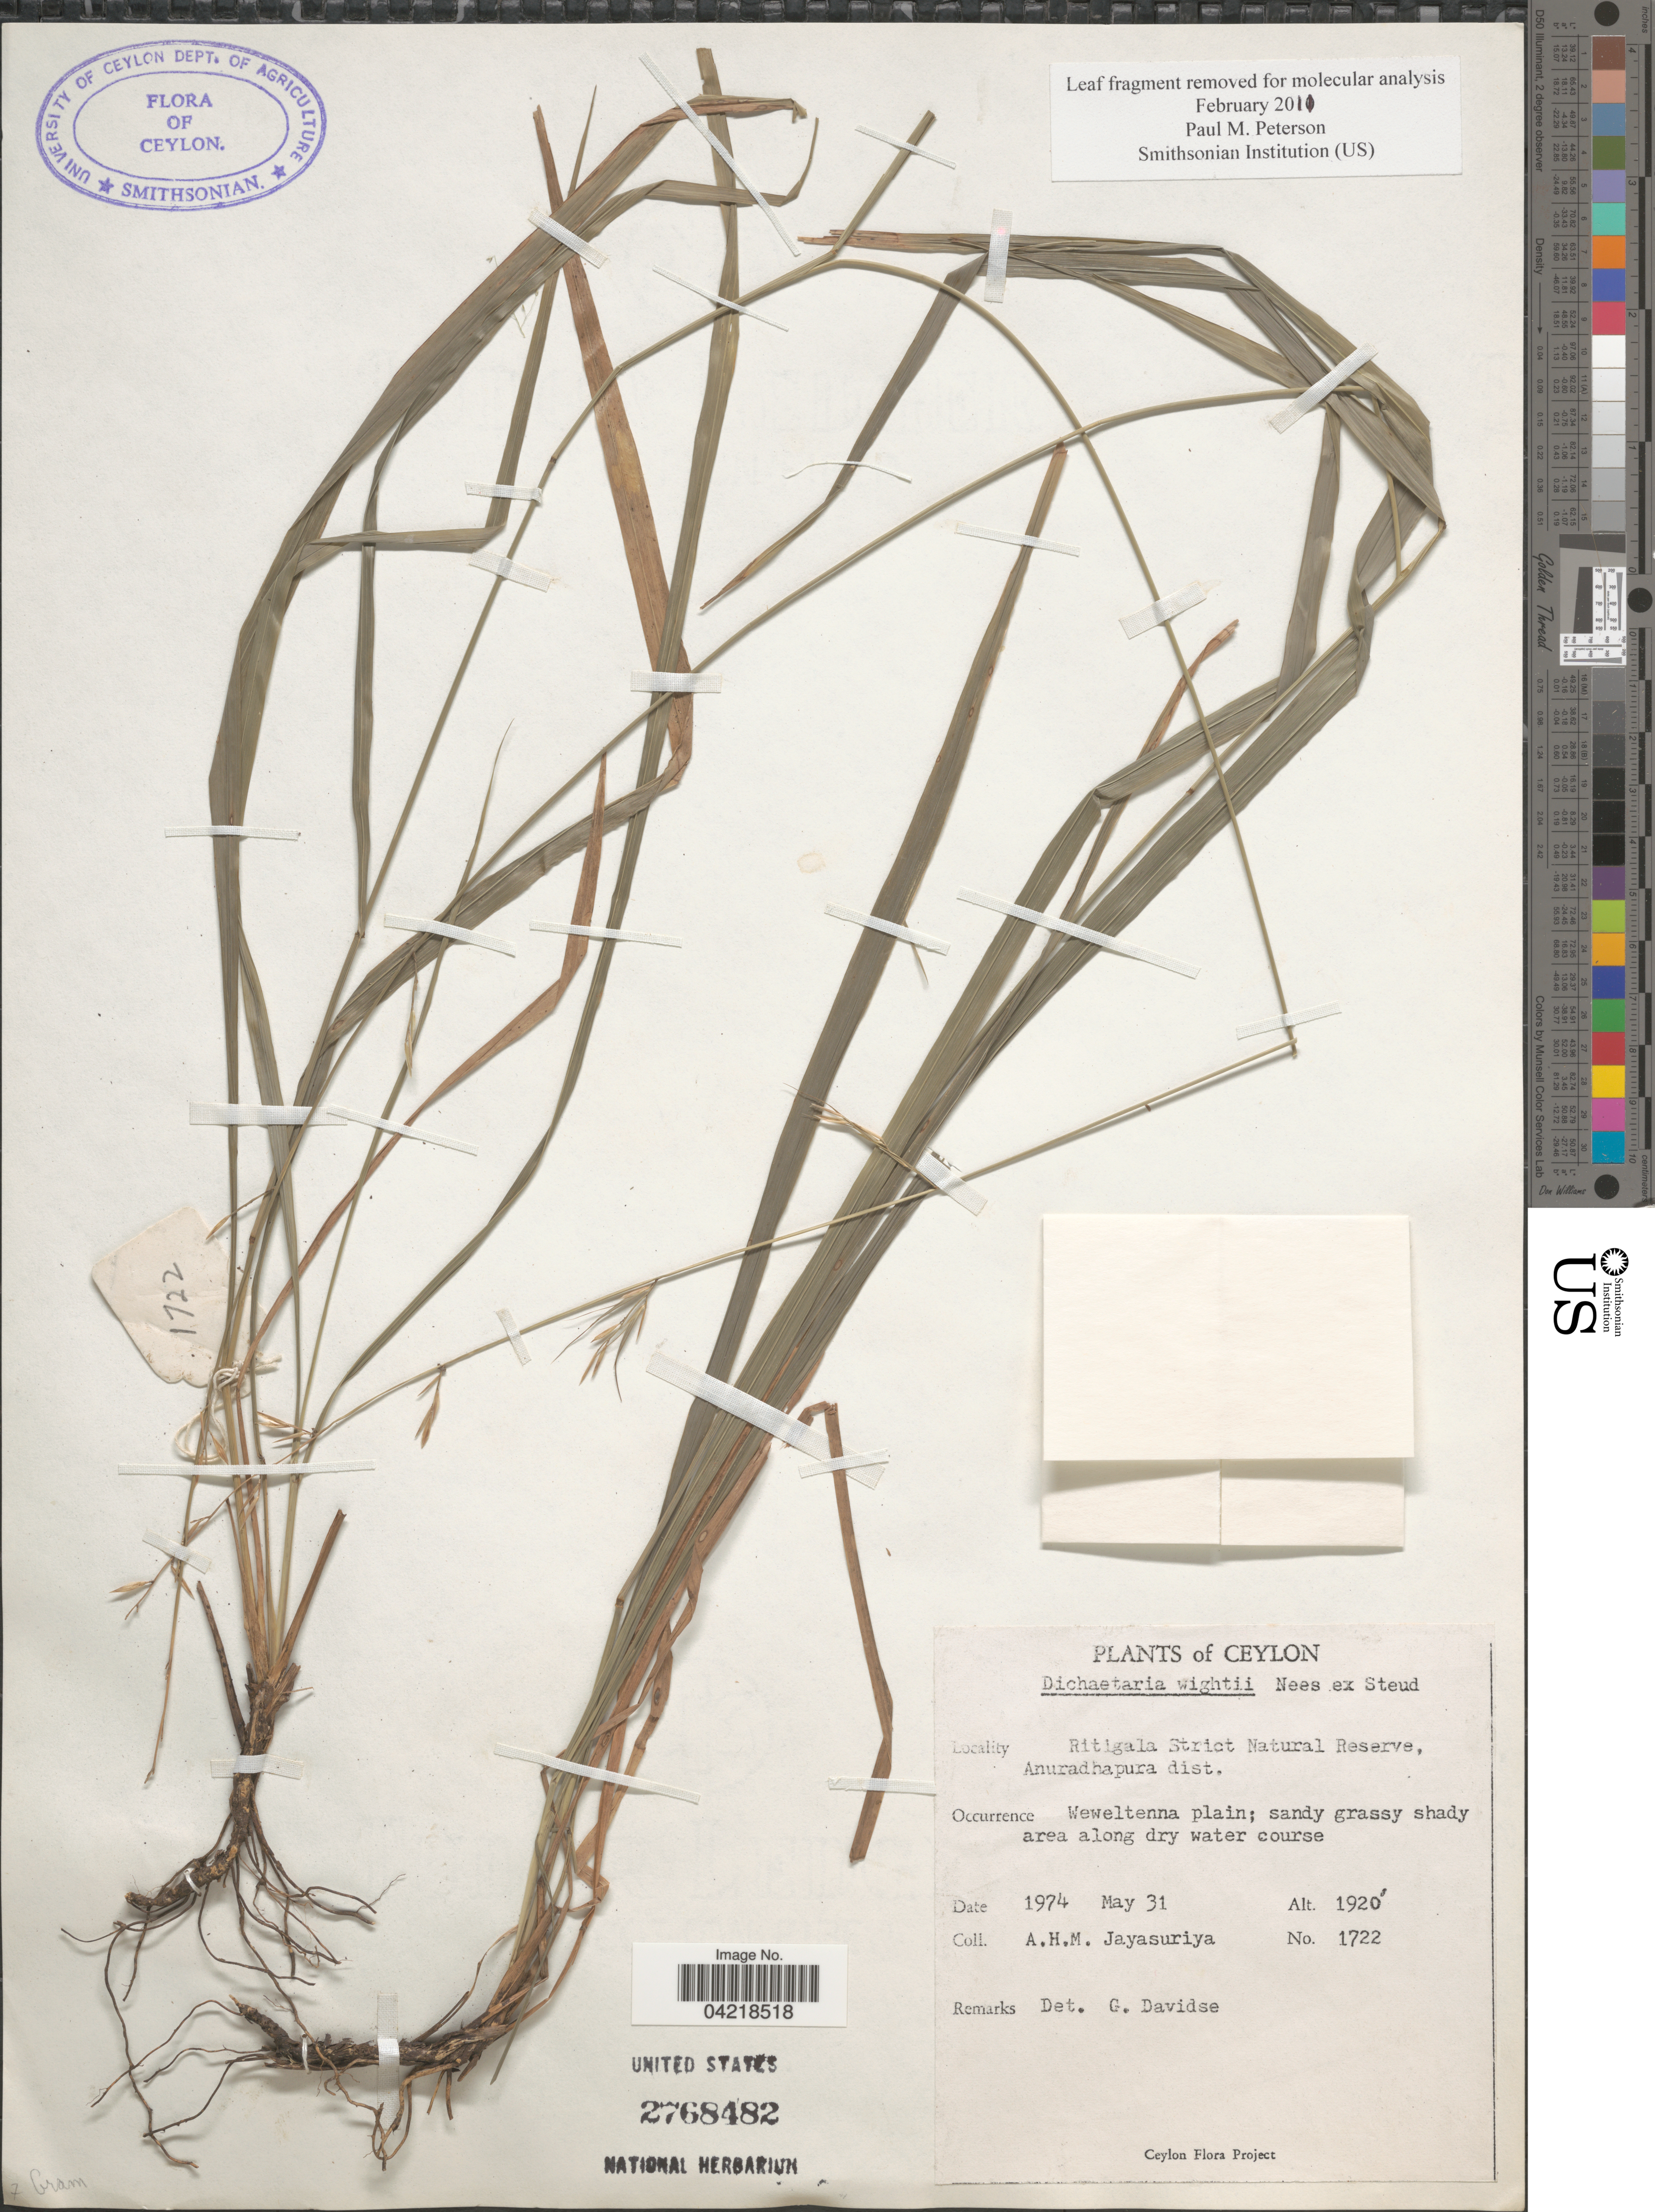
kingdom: Plantae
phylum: Tracheophyta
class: Liliopsida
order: Poales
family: Poaceae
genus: Dichaetaria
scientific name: Dichaetaria wightii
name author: Nees & Steud.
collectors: A. H. Jayasuriya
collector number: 1722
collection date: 1974-05-31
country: Sri Lanka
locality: Ceylon. Ritigala Strict Natural Reserve, Anuradhapura dist. Weweltenna plain; sandy grassy shady area along dry water course.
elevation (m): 585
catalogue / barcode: US 2768482